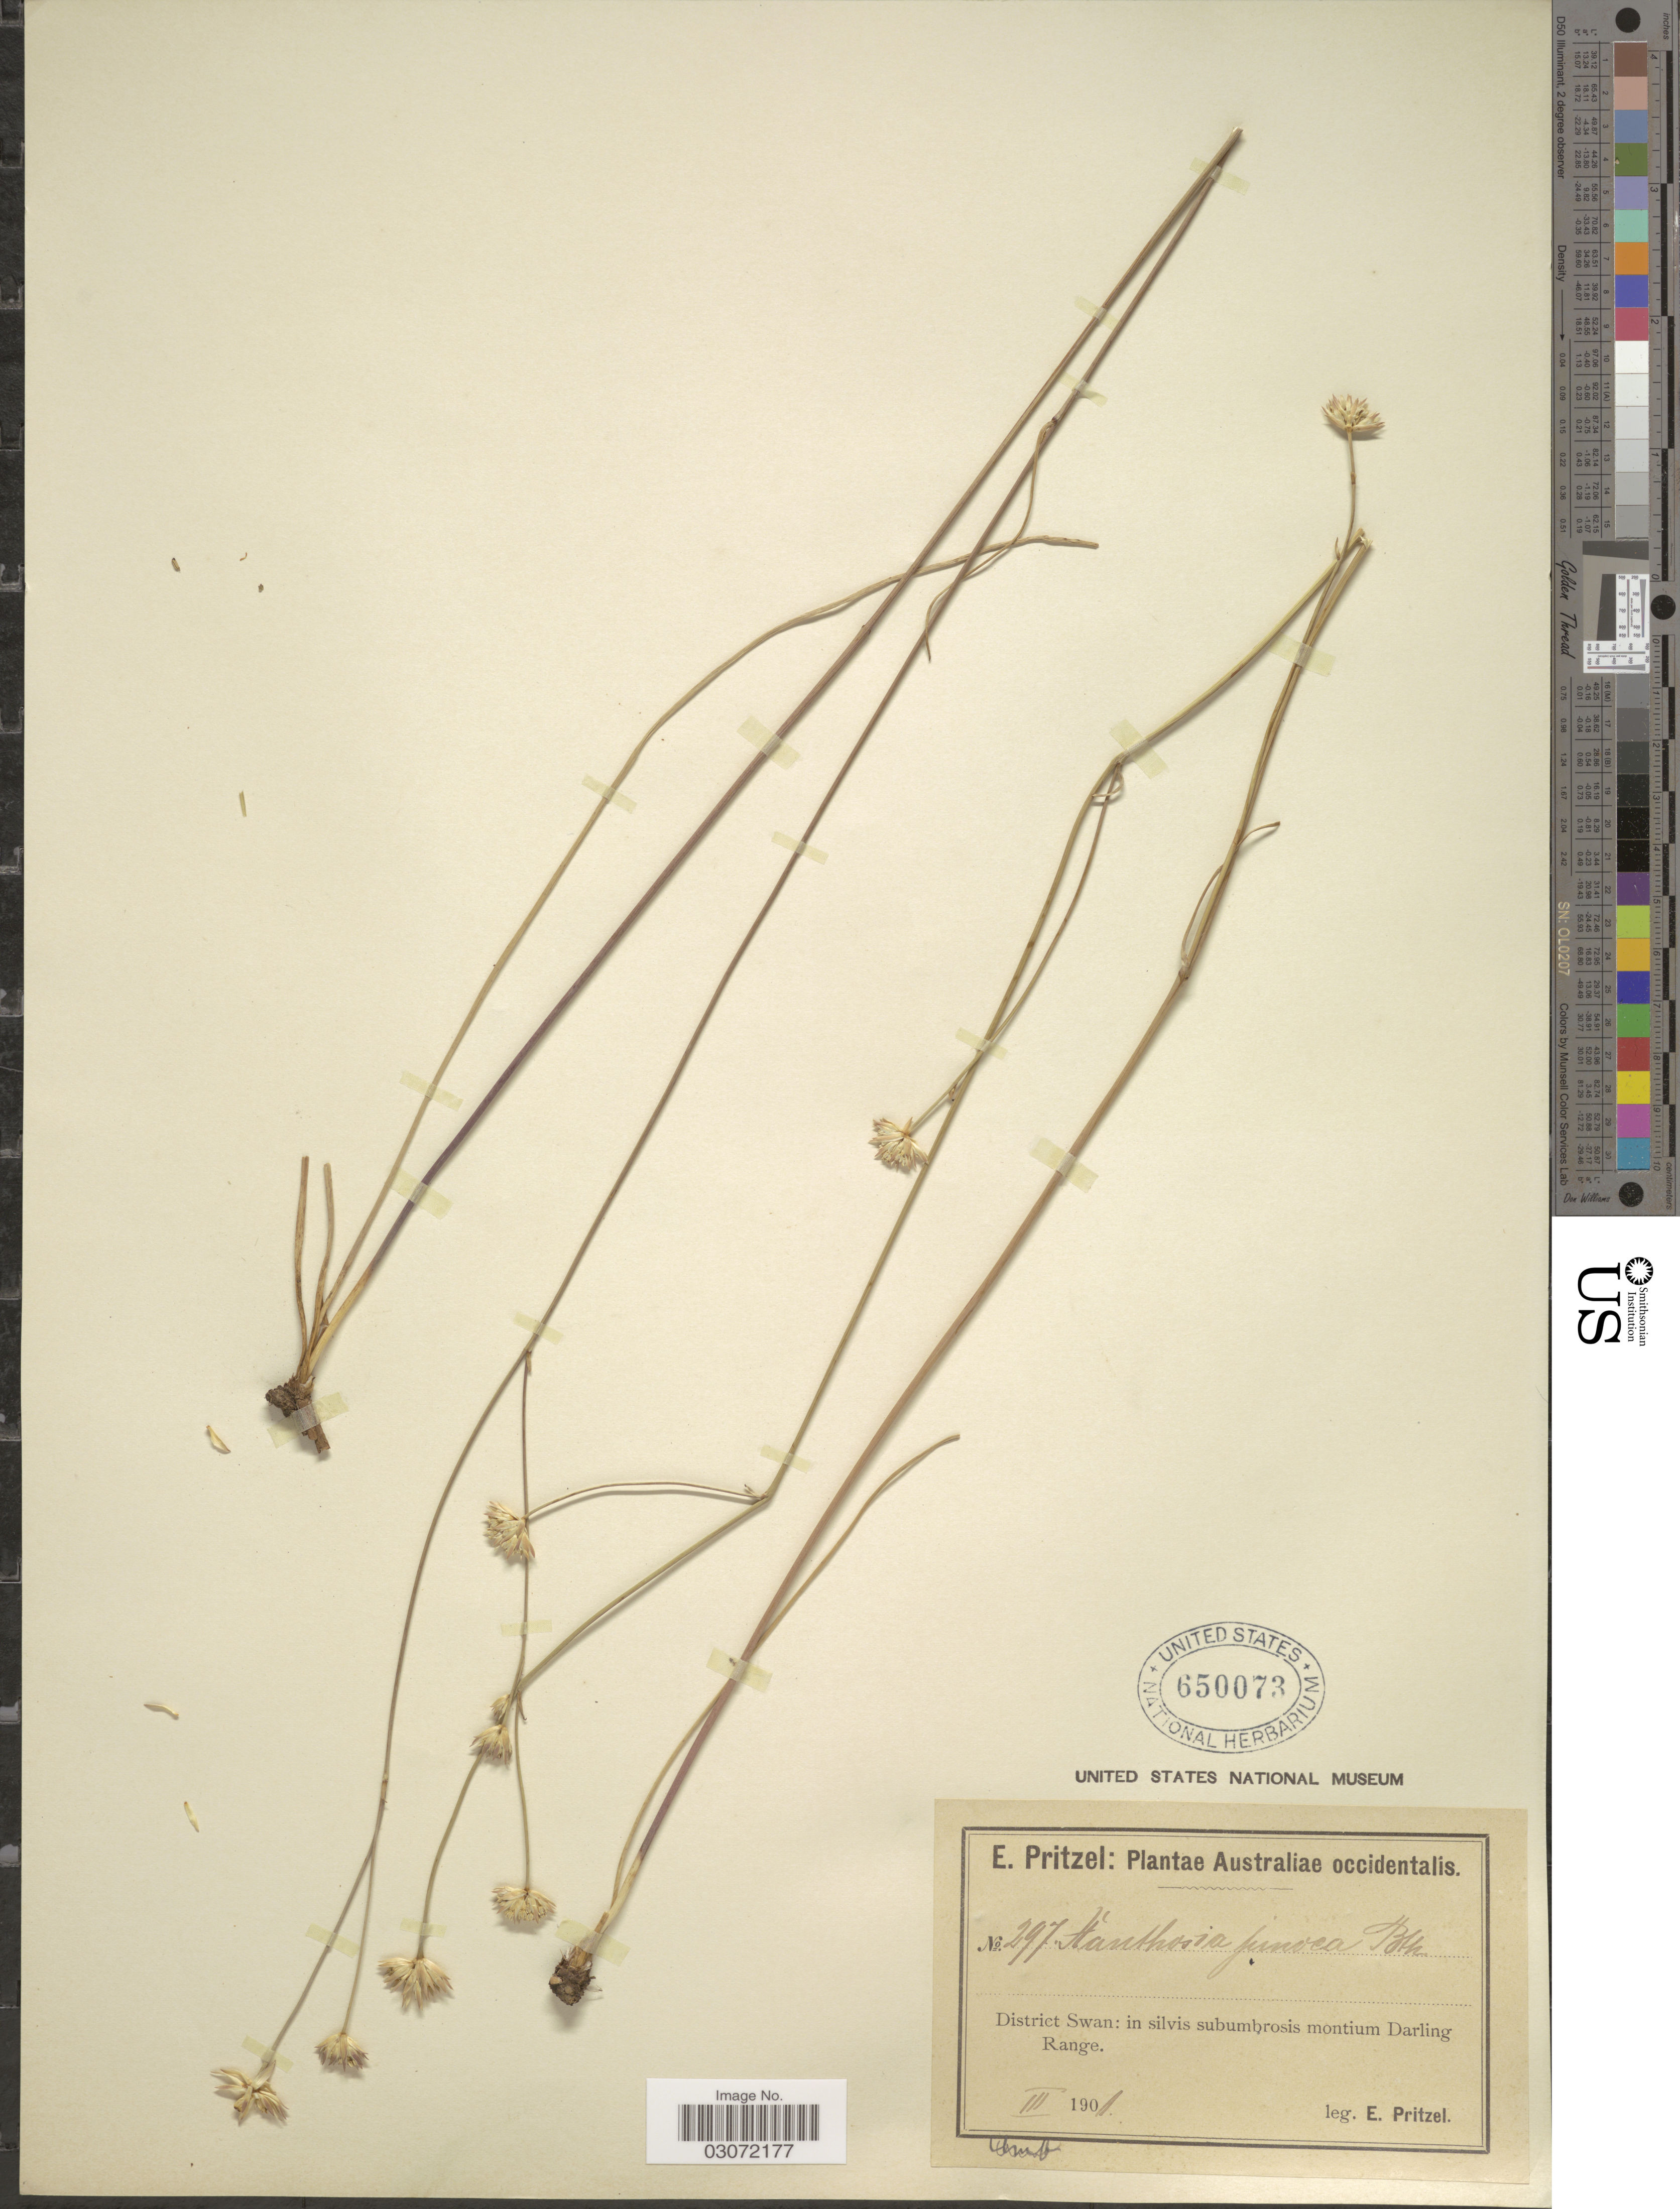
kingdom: Plantae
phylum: Tracheophyta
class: Magnoliopsida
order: Apiales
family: Apiaceae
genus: Xanthosia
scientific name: Xanthosia juncea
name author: Benth.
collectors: E. G. Pritzel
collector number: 297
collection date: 1901-03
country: Australia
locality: Australiae occidentalis. District Swan: in silvis subumbrosis montium Darling Range.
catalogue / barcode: US 650073